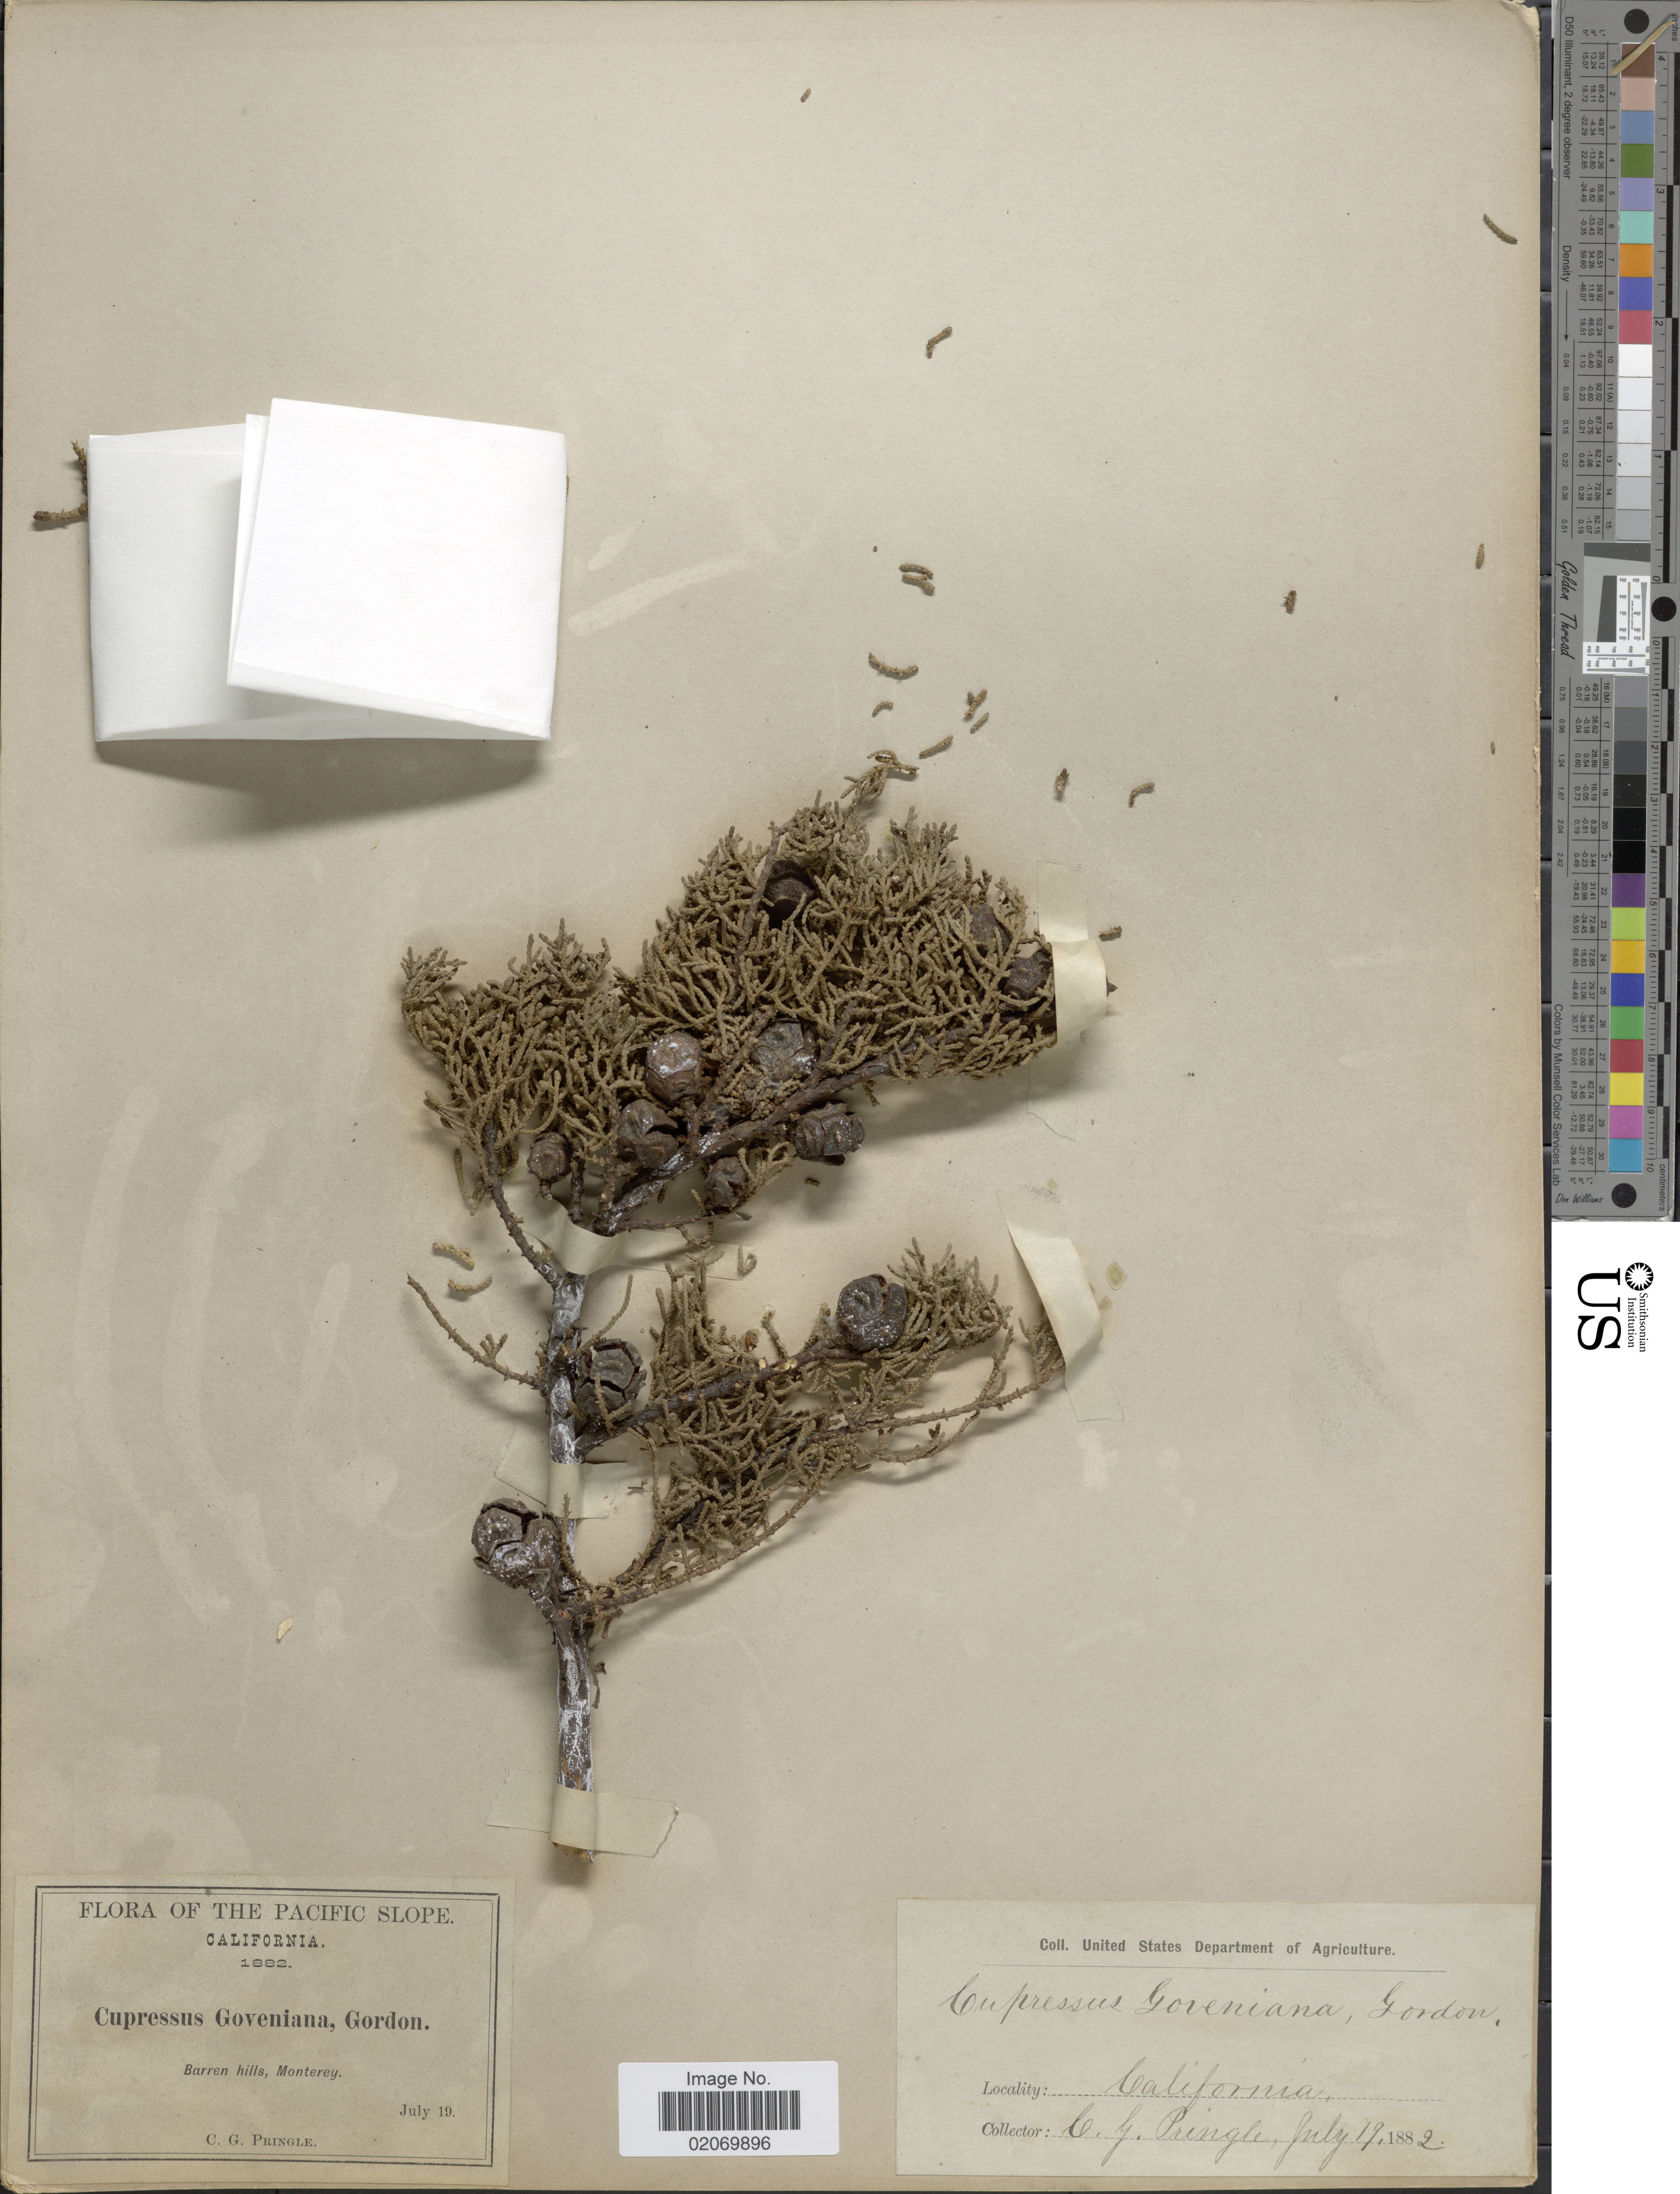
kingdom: Plantae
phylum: Tracheophyta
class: Pinopsida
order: Pinales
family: Cupressaceae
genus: Hesperocyparis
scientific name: Hesperocyparis goveniana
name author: (Gordon) Bartel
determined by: (US) Smithsonian Institution - National Museum of Natural History - Department of Botany (UNITED STATES)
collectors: C. G. Pringle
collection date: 1882-07-19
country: United States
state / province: California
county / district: Monterey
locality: The Pacific Slope, Monterey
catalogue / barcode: US 103079